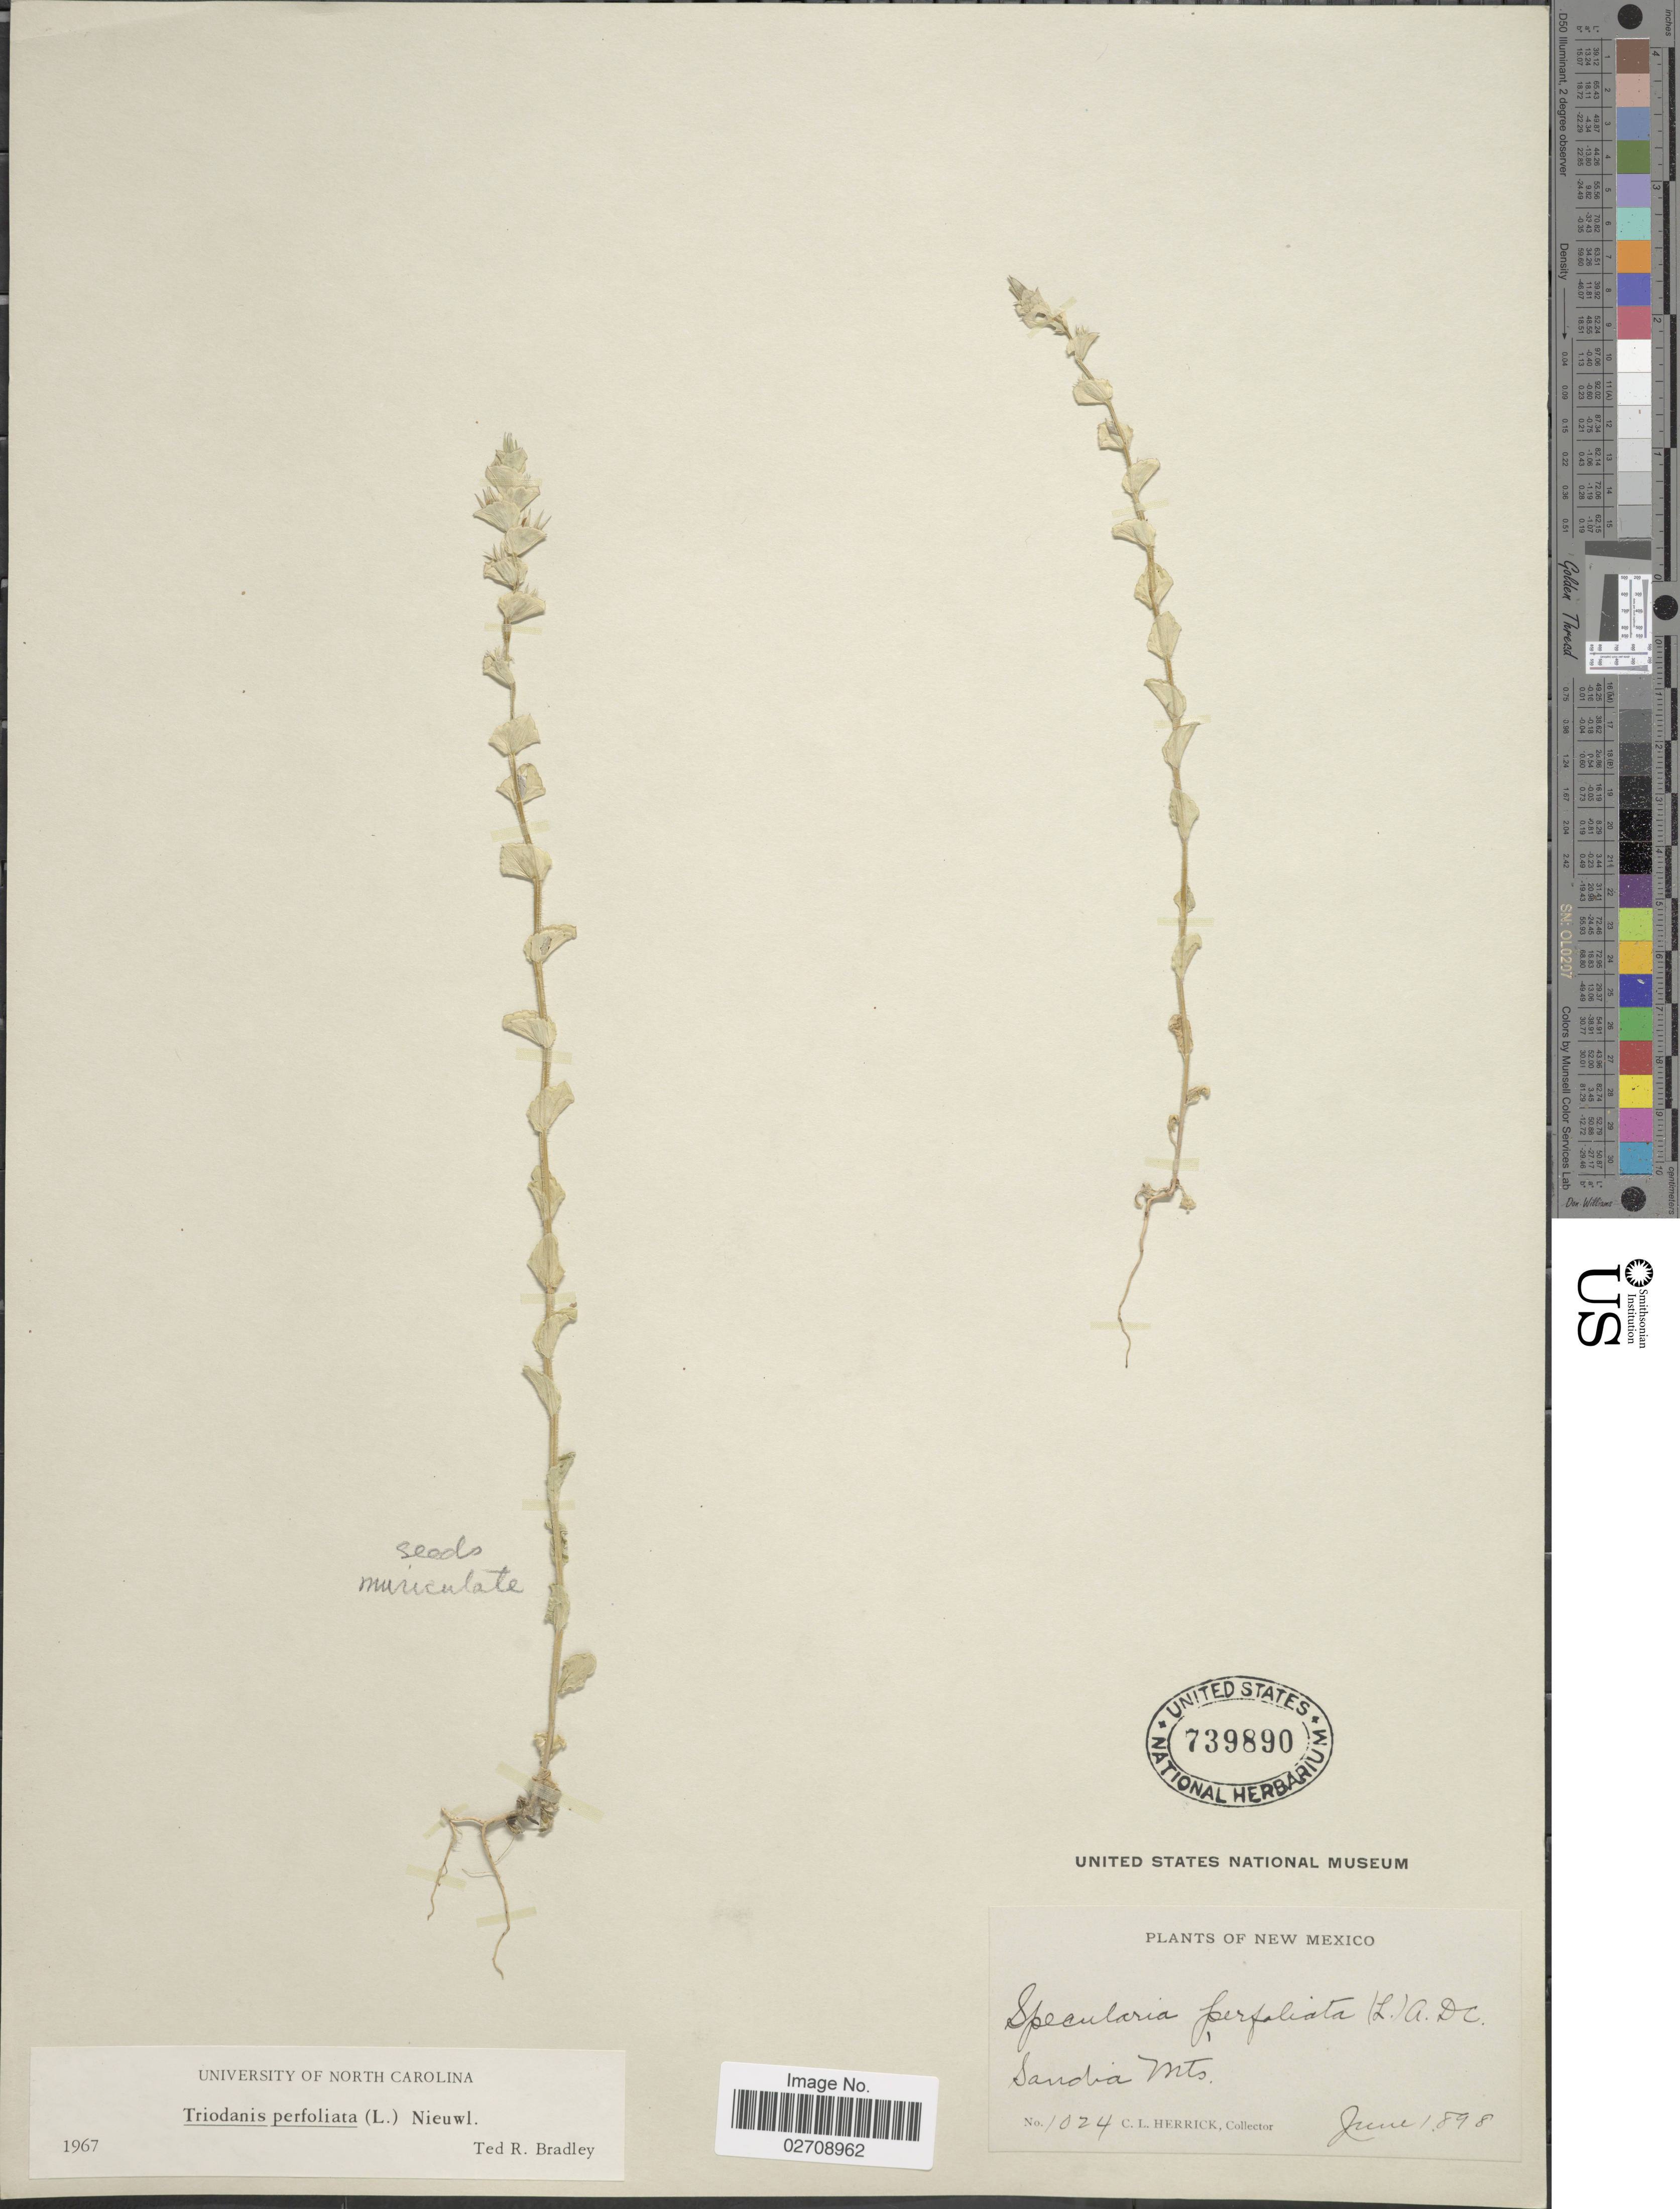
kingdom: Plantae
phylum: Tracheophyta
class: Magnoliopsida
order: Asterales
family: Campanulaceae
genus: Triodanis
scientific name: Triodanis perfoliata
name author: (L.) Nieuwl.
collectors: C. Herrick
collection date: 1898-06-01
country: United States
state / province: New Mexico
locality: Sandia Mts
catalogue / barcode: US 739890